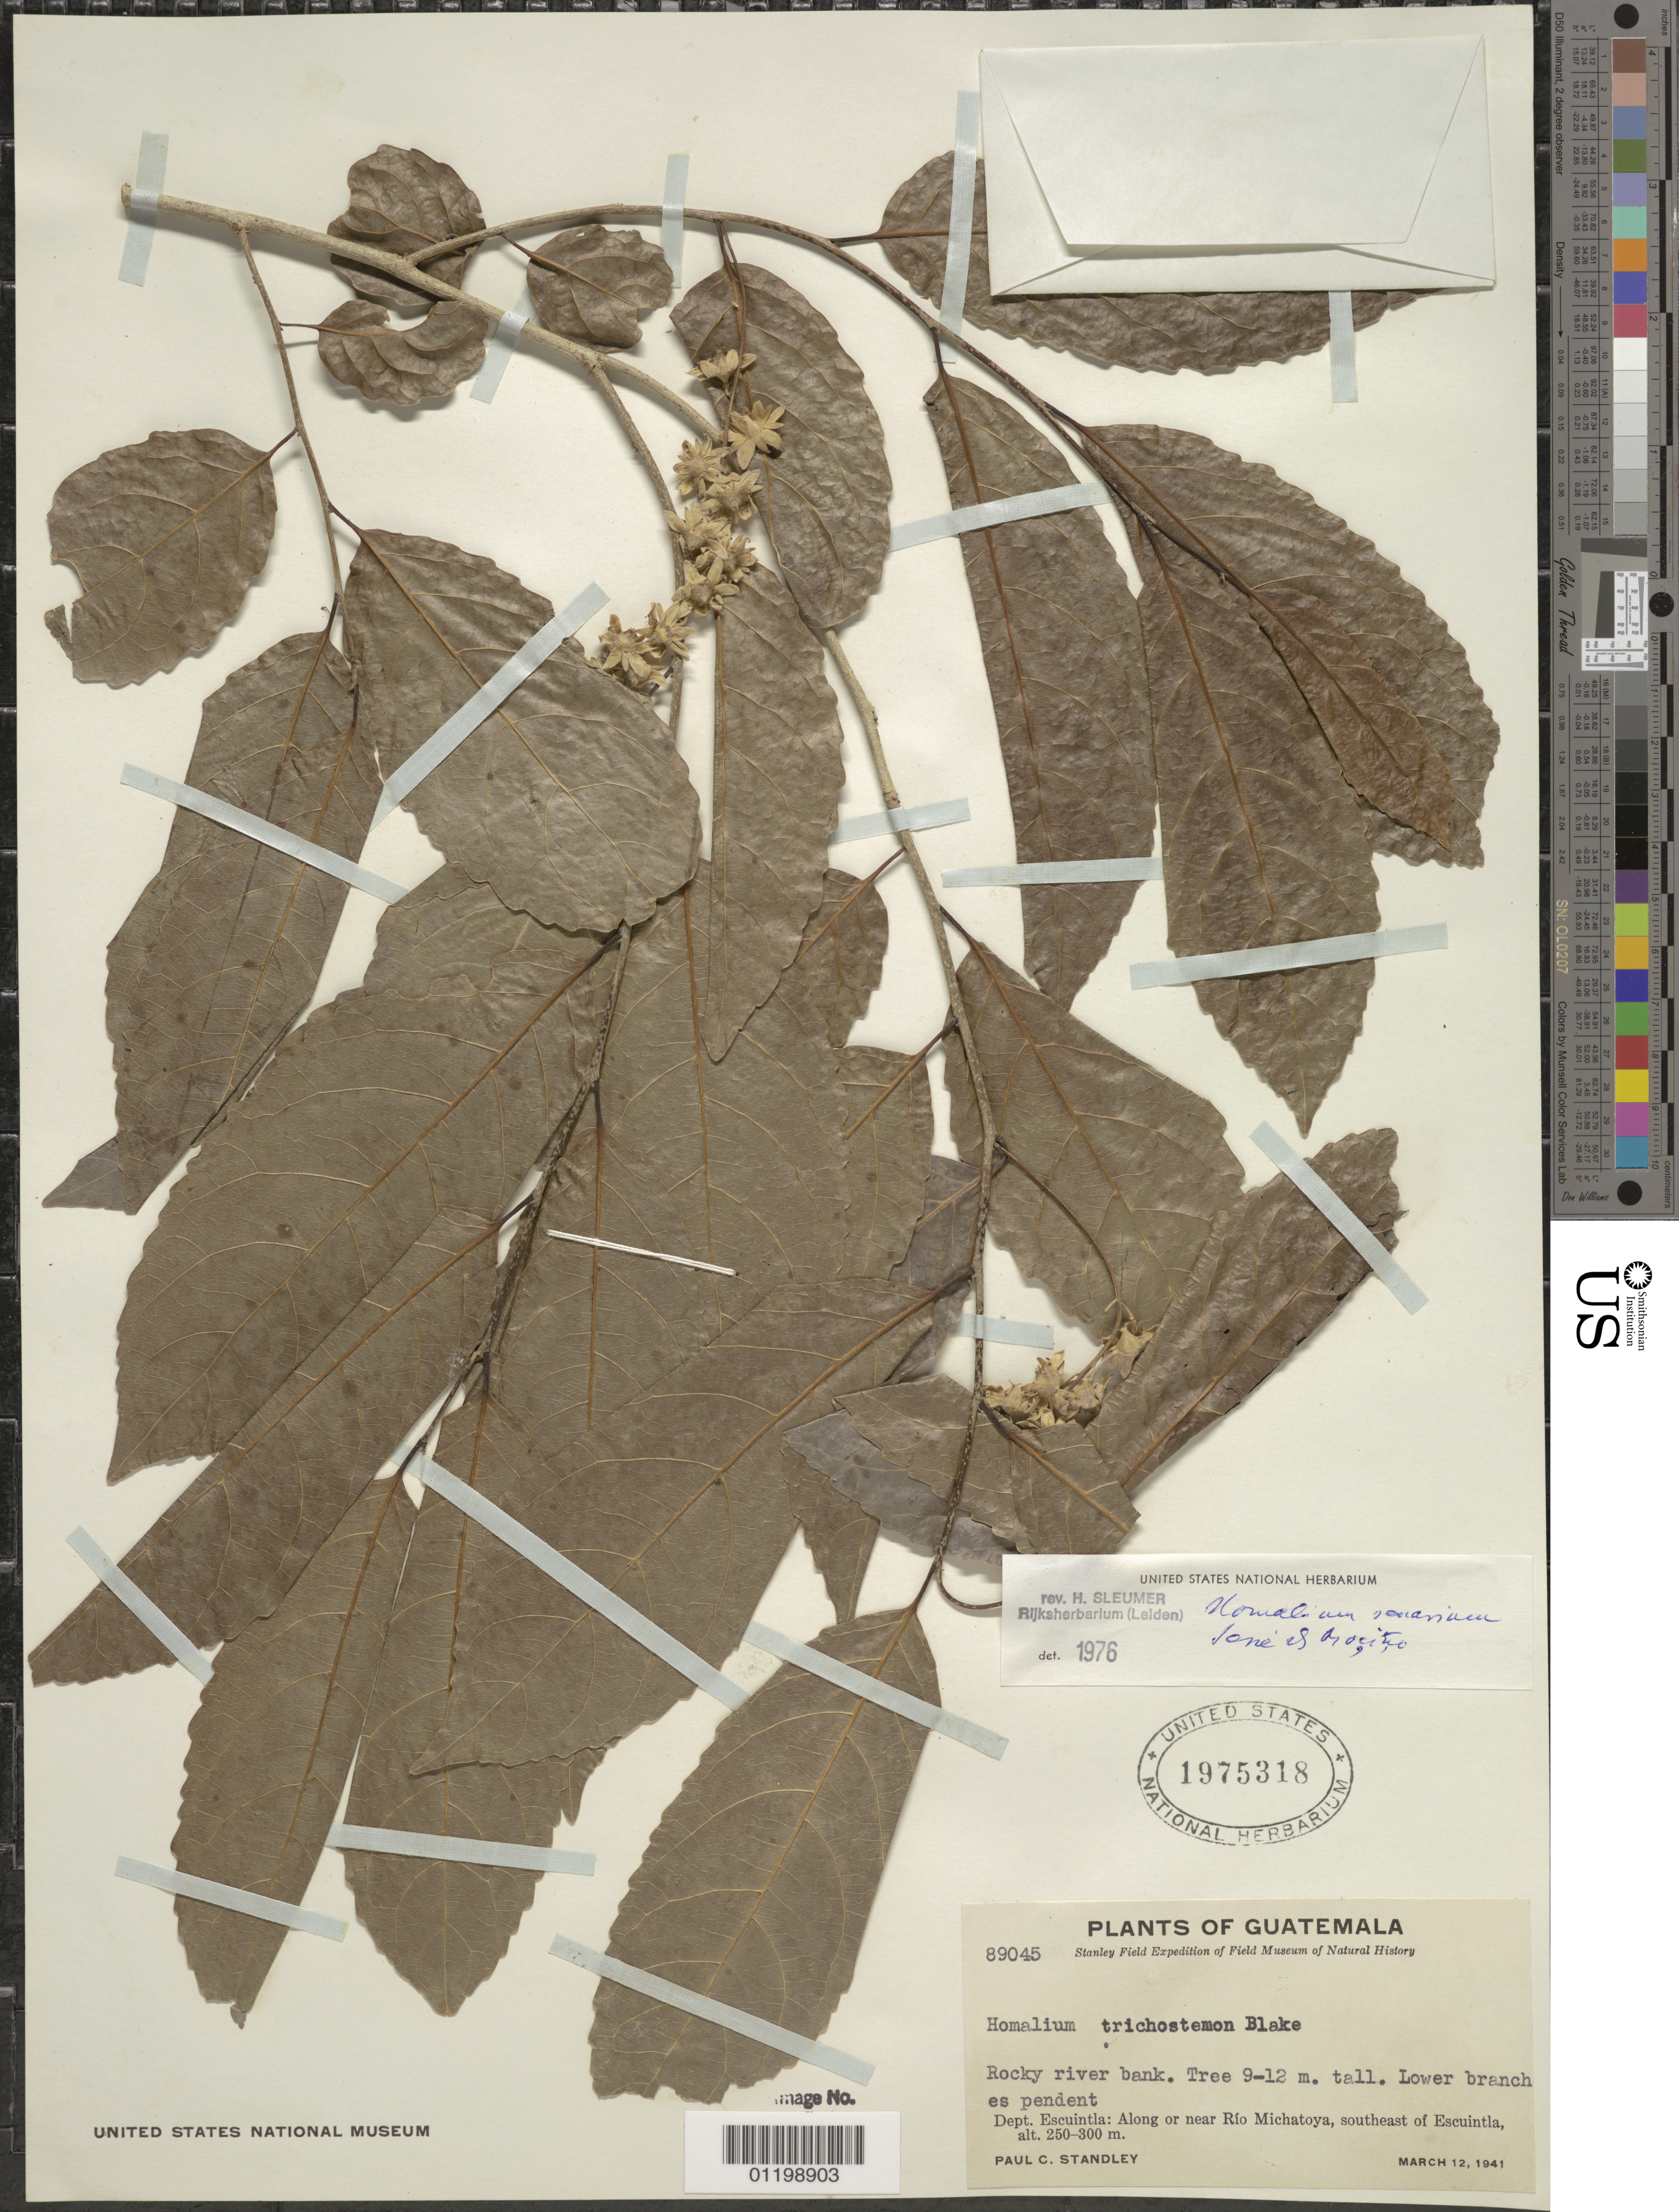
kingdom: Plantae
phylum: Tracheophyta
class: Magnoliopsida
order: Malpighiales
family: Salicaceae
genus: Homalium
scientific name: Homalium senarium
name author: Sessé & Moc. ex DC.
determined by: Sleumer, H. O.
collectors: P. C. Standley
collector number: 89045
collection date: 1841-03-12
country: Guatemala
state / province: Escuintla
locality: along or near Rio Michatoya, southeast of Escuntla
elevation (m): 250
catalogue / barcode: US 1975318